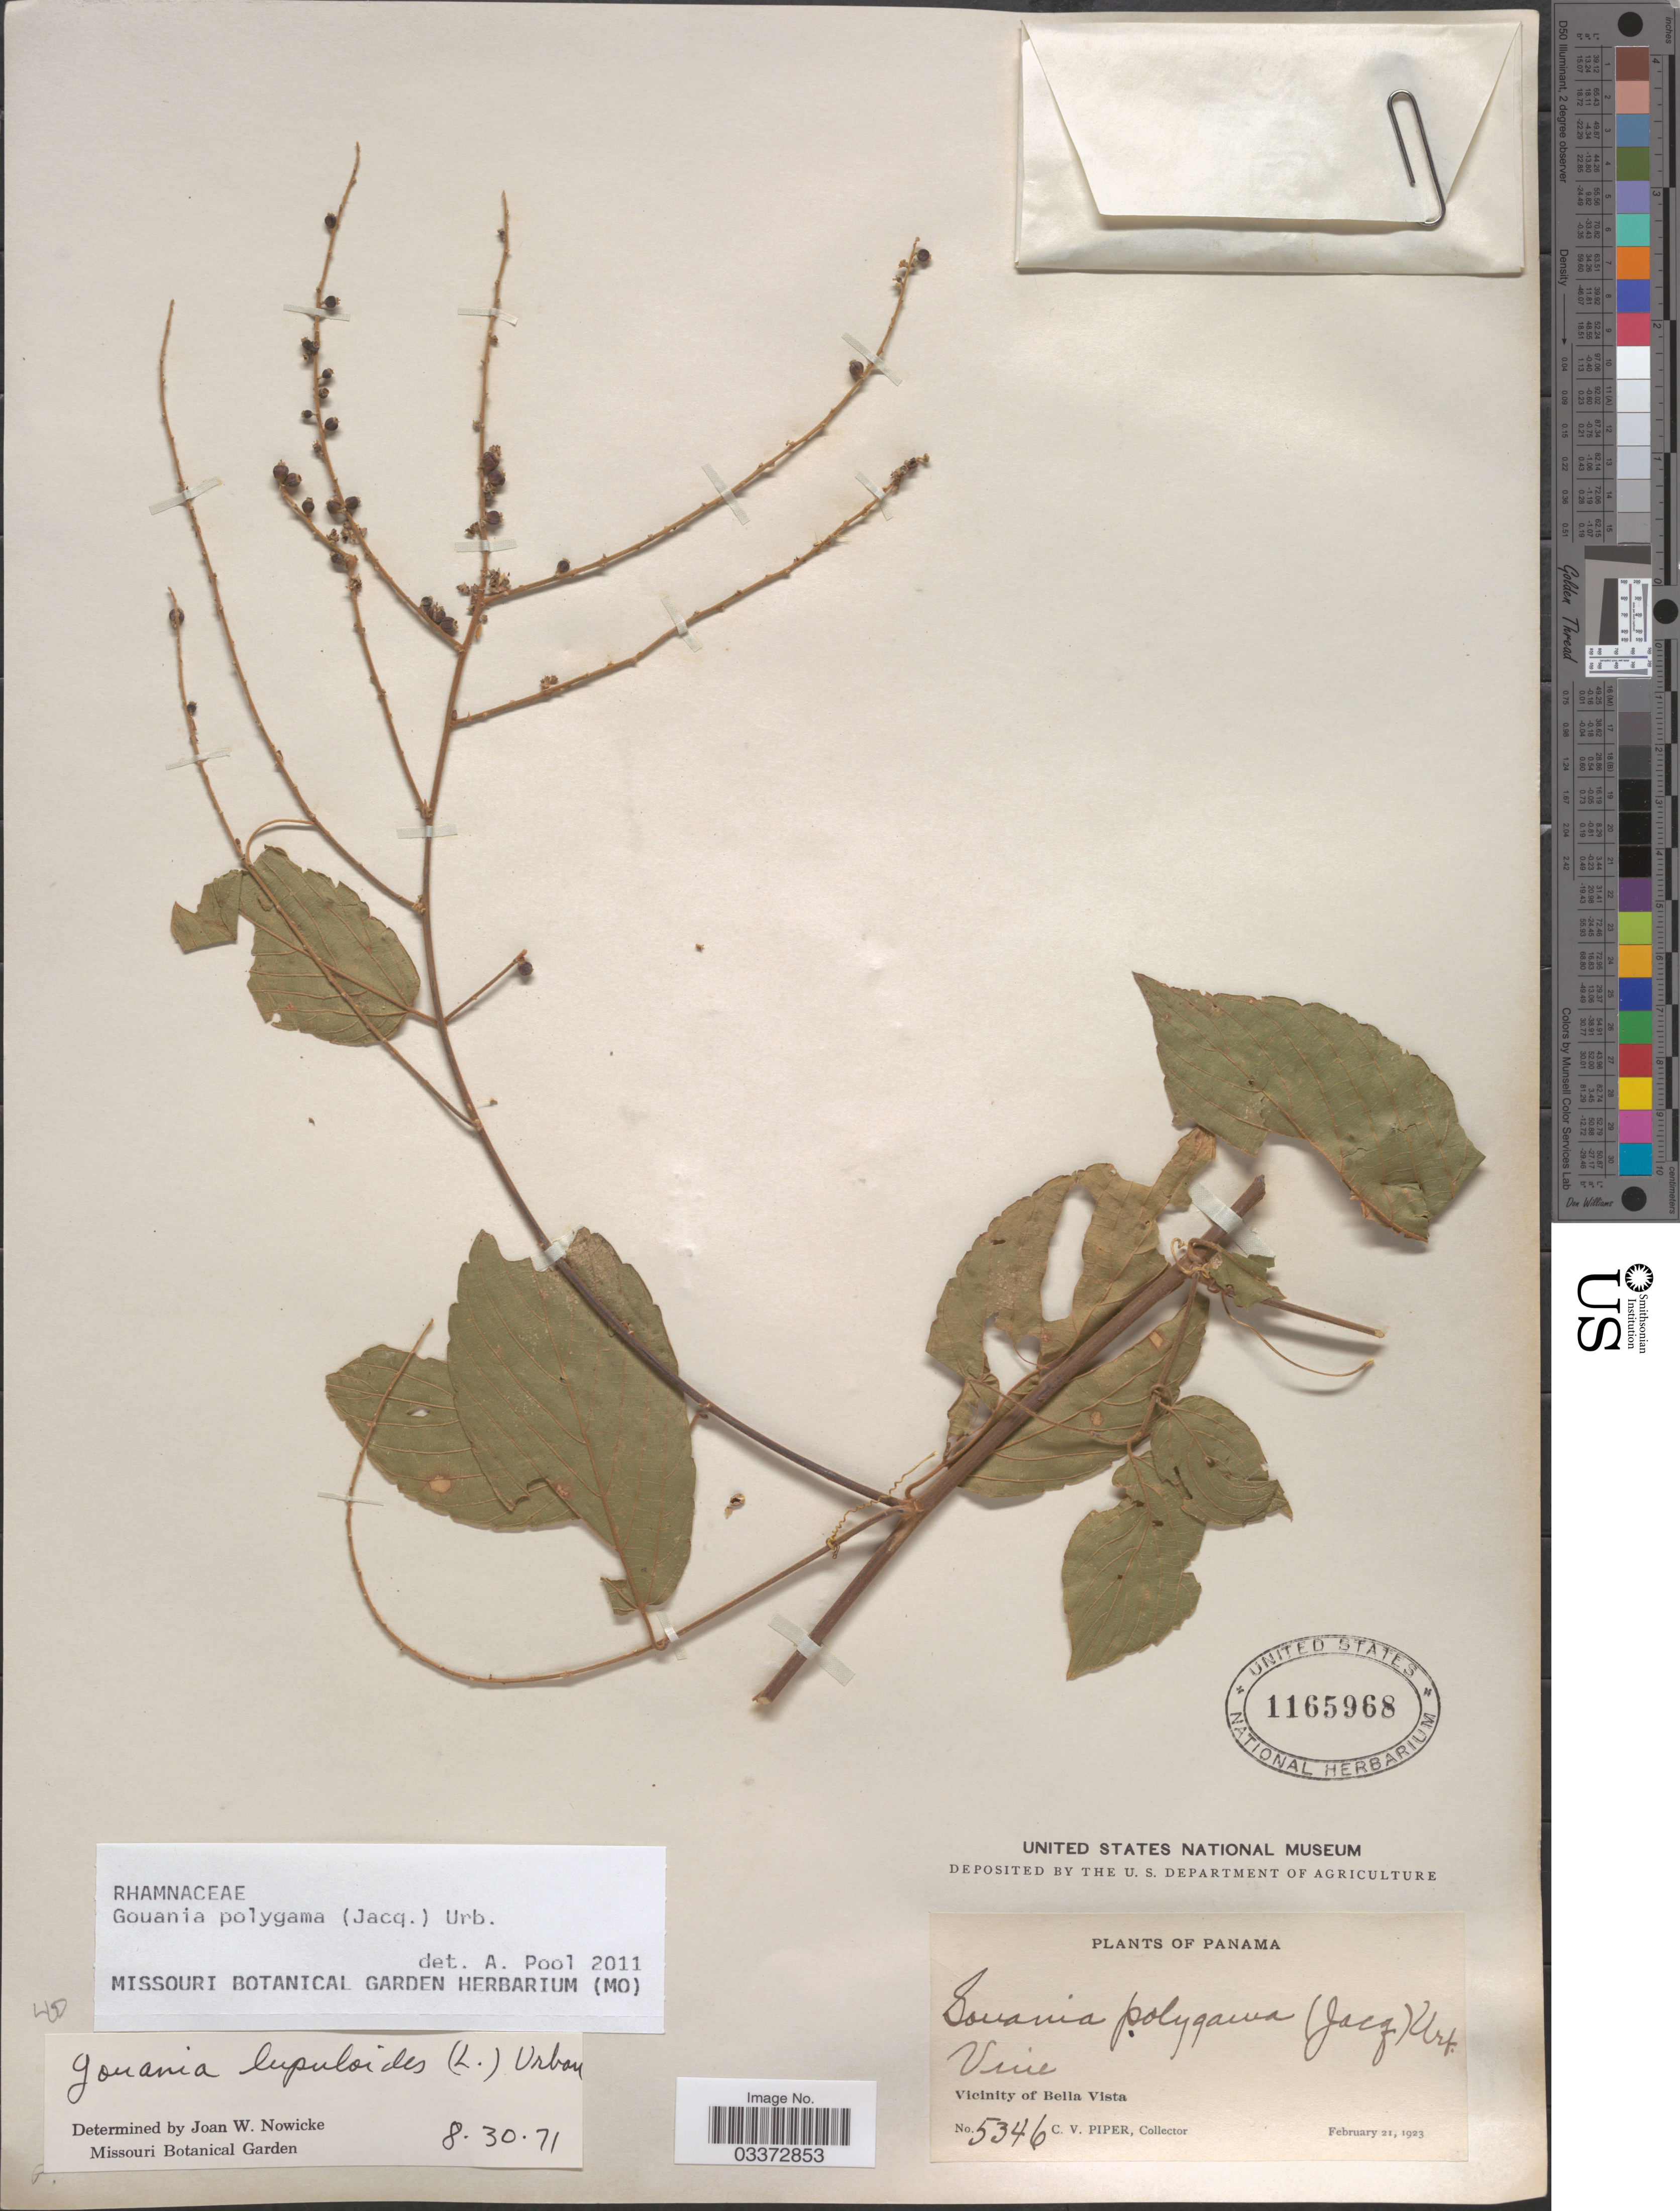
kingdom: Plantae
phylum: Tracheophyta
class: Magnoliopsida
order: Rosales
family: Rhamnaceae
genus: Gouania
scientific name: Gouania polygama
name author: (Jacq.) Urb.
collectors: C. V. Piper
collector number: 5346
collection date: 1923-02-21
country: Panama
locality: Vicinity of Bella Vista.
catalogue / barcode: US 1165968